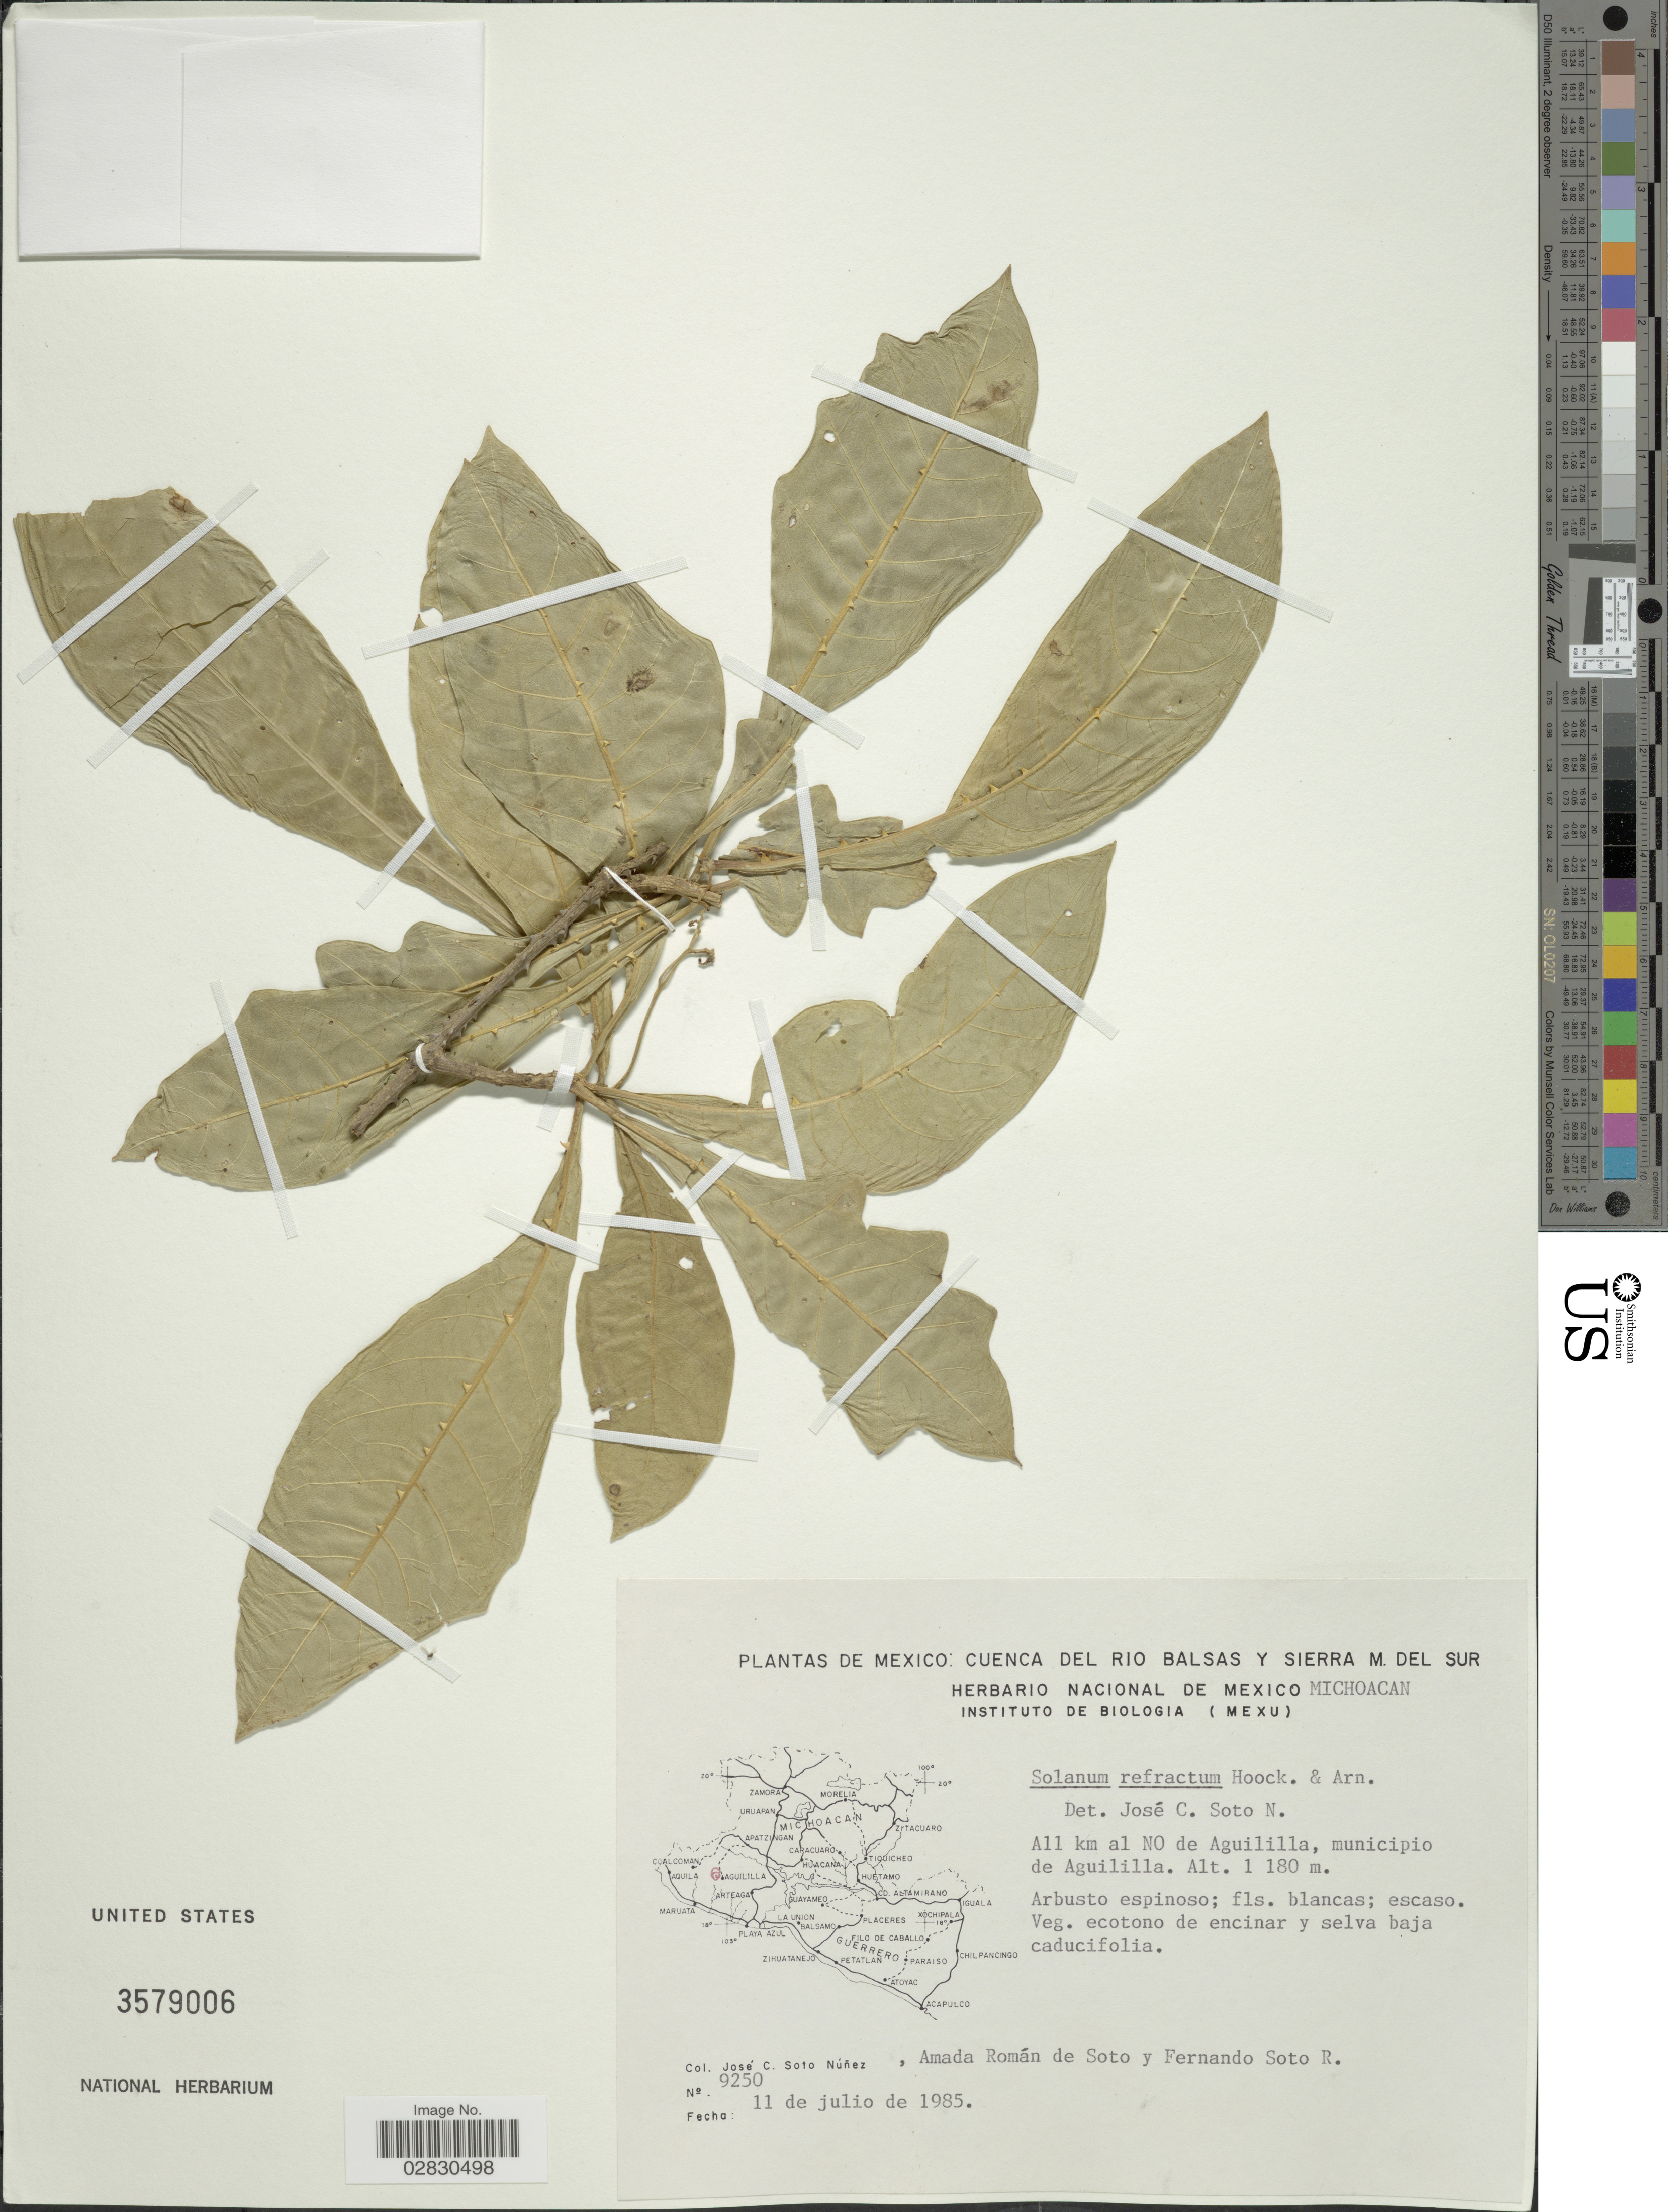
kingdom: Plantae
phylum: Tracheophyta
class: Magnoliopsida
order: Solanales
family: Solanaceae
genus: Solanum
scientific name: Solanum refractum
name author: Hook. & Arn.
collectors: J. Soto, Roman de Soto, A. & F. Soto R.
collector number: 9250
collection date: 1985-07-11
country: Mexico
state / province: Michoacán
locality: Al 1 km al NO de Aguililla, municipio de Aguililla.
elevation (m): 1180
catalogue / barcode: US 3579006